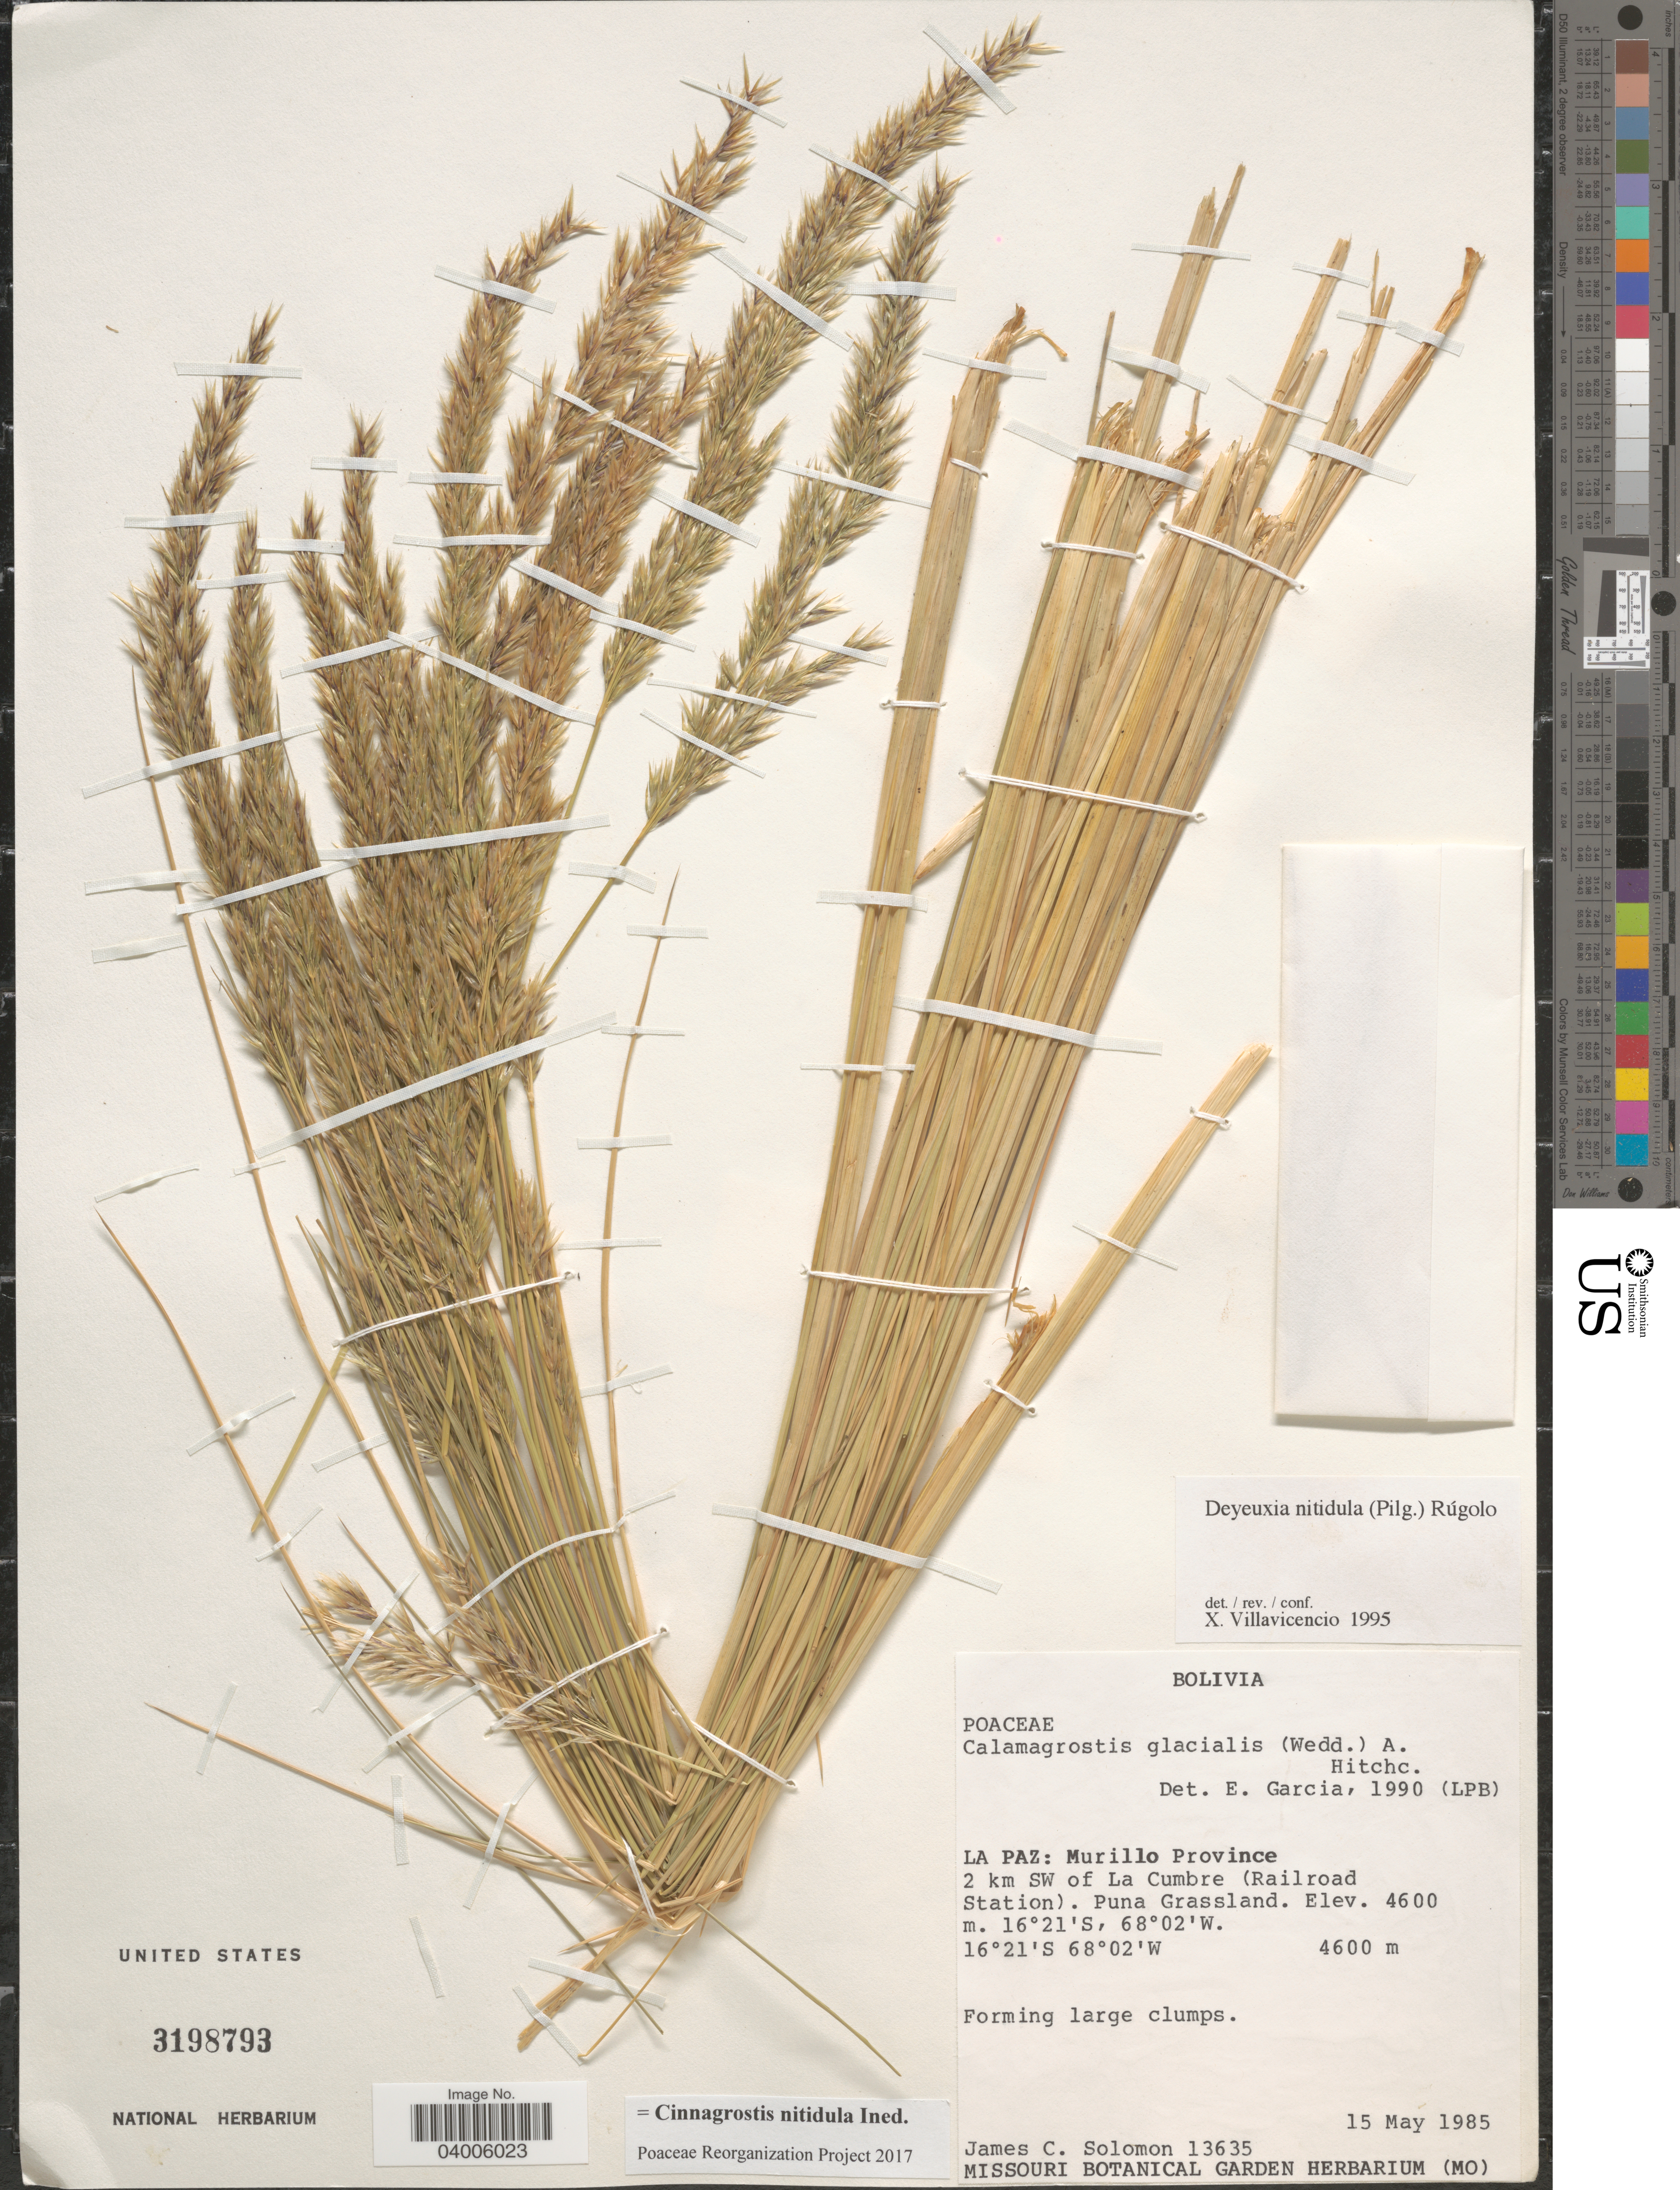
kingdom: Plantae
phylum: Tracheophyta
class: Liliopsida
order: Poales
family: Poaceae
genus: Cinnagrostis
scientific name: Cinnagrostis nitidula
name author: (Wedd.) P.M. Peterson et al.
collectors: J. C. Solomon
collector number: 13635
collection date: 1985-05-15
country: Bolivia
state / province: La Paz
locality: Murillo Province. 2 km SW of La Cumbre (Railroad Station).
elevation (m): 4600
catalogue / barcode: US 3198793